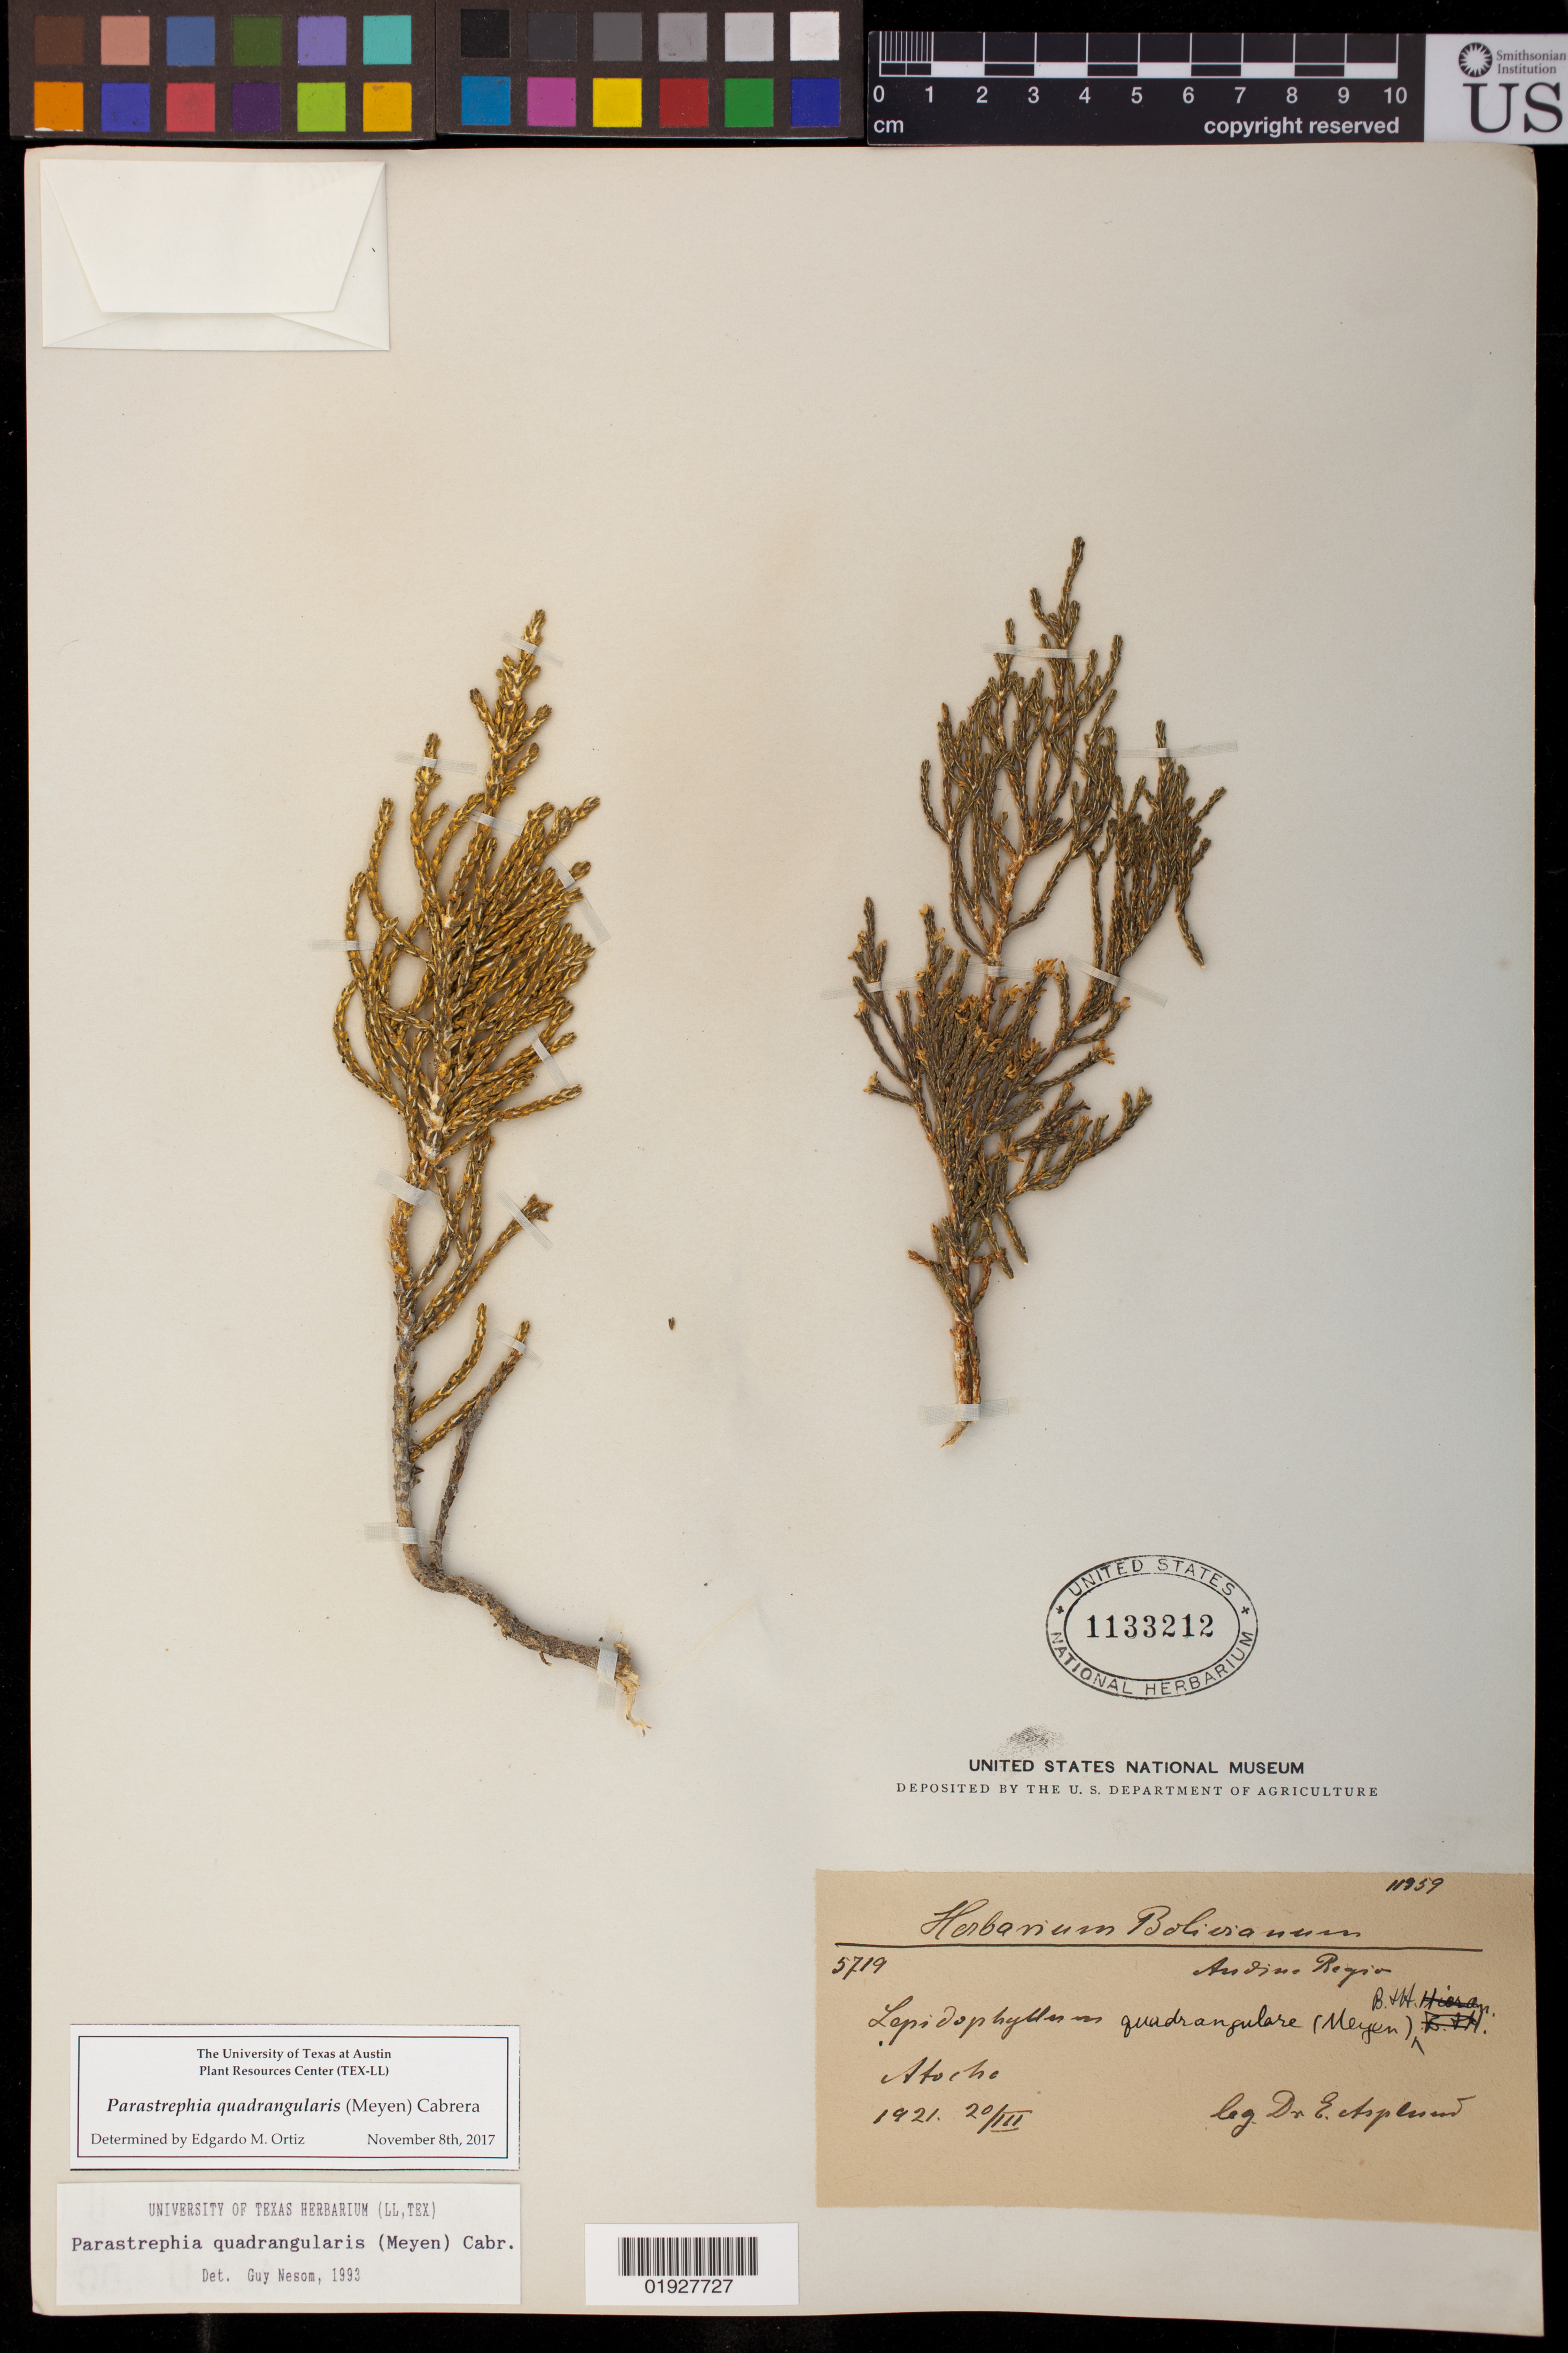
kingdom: Plantae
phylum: Tracheophyta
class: Magnoliopsida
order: Asterales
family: Asteraceae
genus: Parastrephia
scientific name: Parastrephia quadrangularis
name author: (Meyen) Cabrera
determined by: Ortiz, E. M.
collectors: E. Asplund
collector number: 5719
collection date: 1921-03-20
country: Bolivia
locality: Atocha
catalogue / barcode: US 1133212